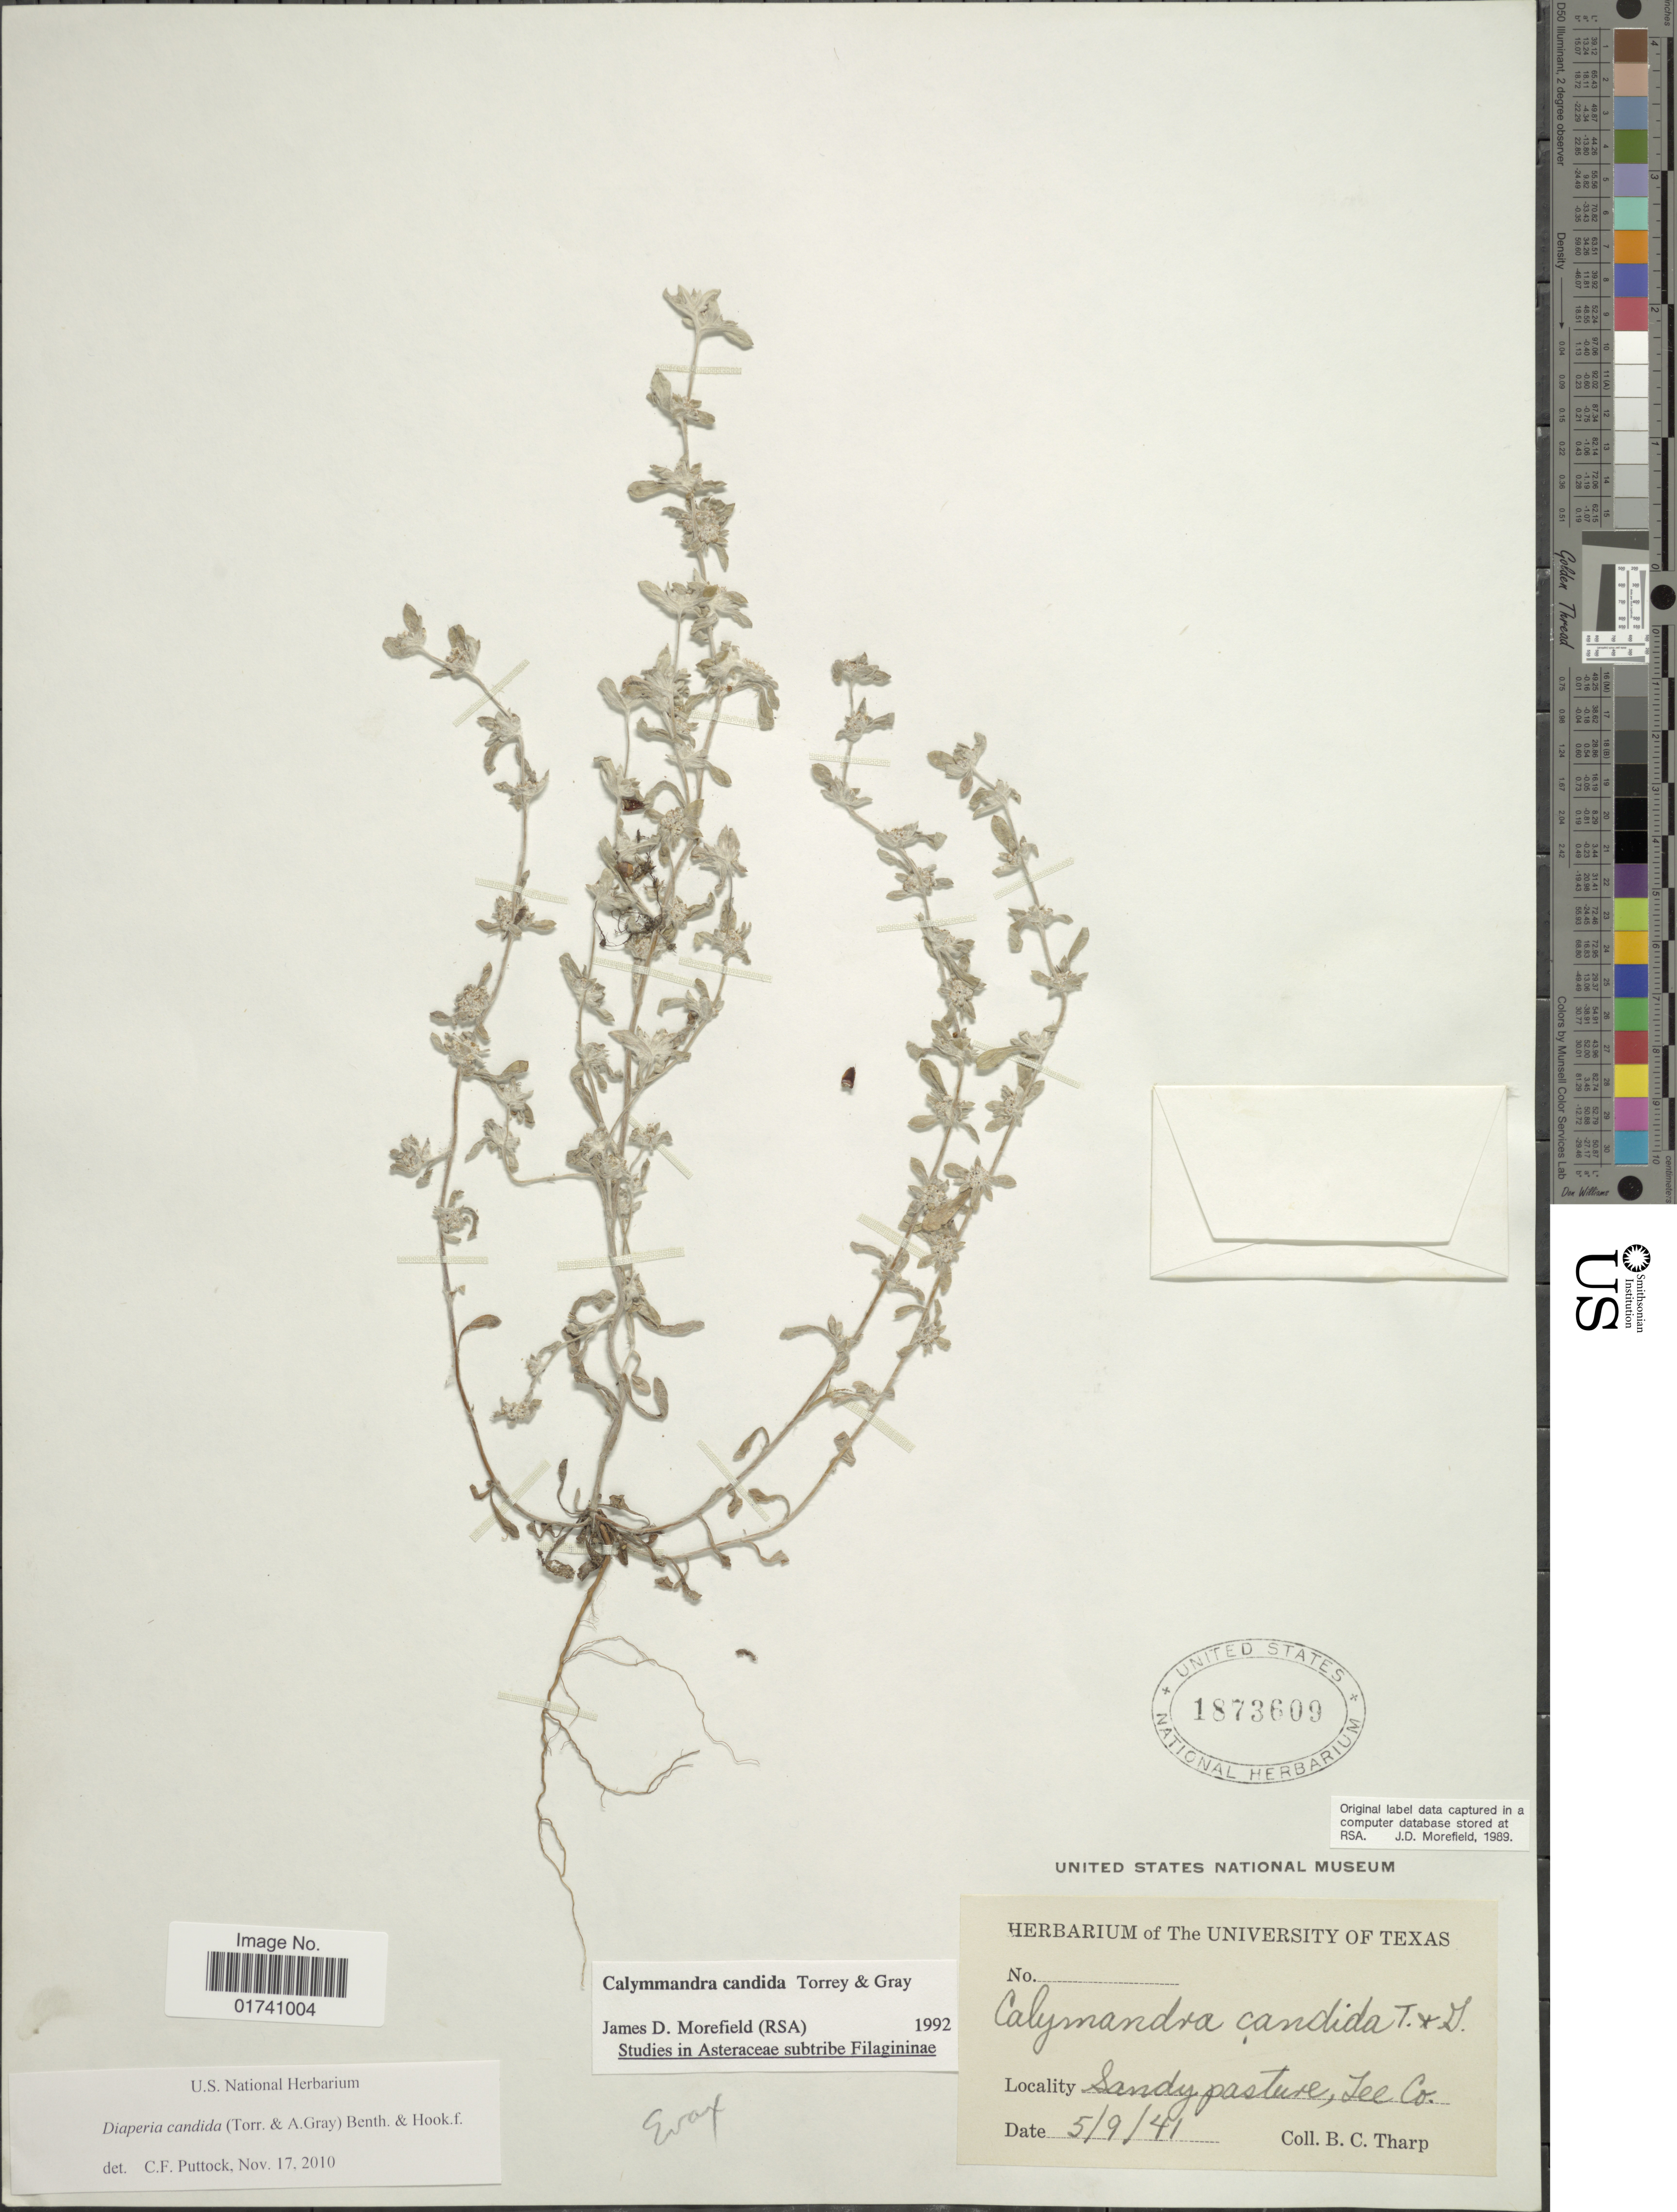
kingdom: Plantae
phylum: Tracheophyta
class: Magnoliopsida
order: Asterales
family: Asteraceae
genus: Diaperia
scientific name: Diaperia candida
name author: (Torr. & A. Gray) Benth. & Hook. f.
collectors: B. C. Tharp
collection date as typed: Transcribed d/m/y: 9/5/41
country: United States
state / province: Texas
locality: Lee Co.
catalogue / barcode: US 1873609